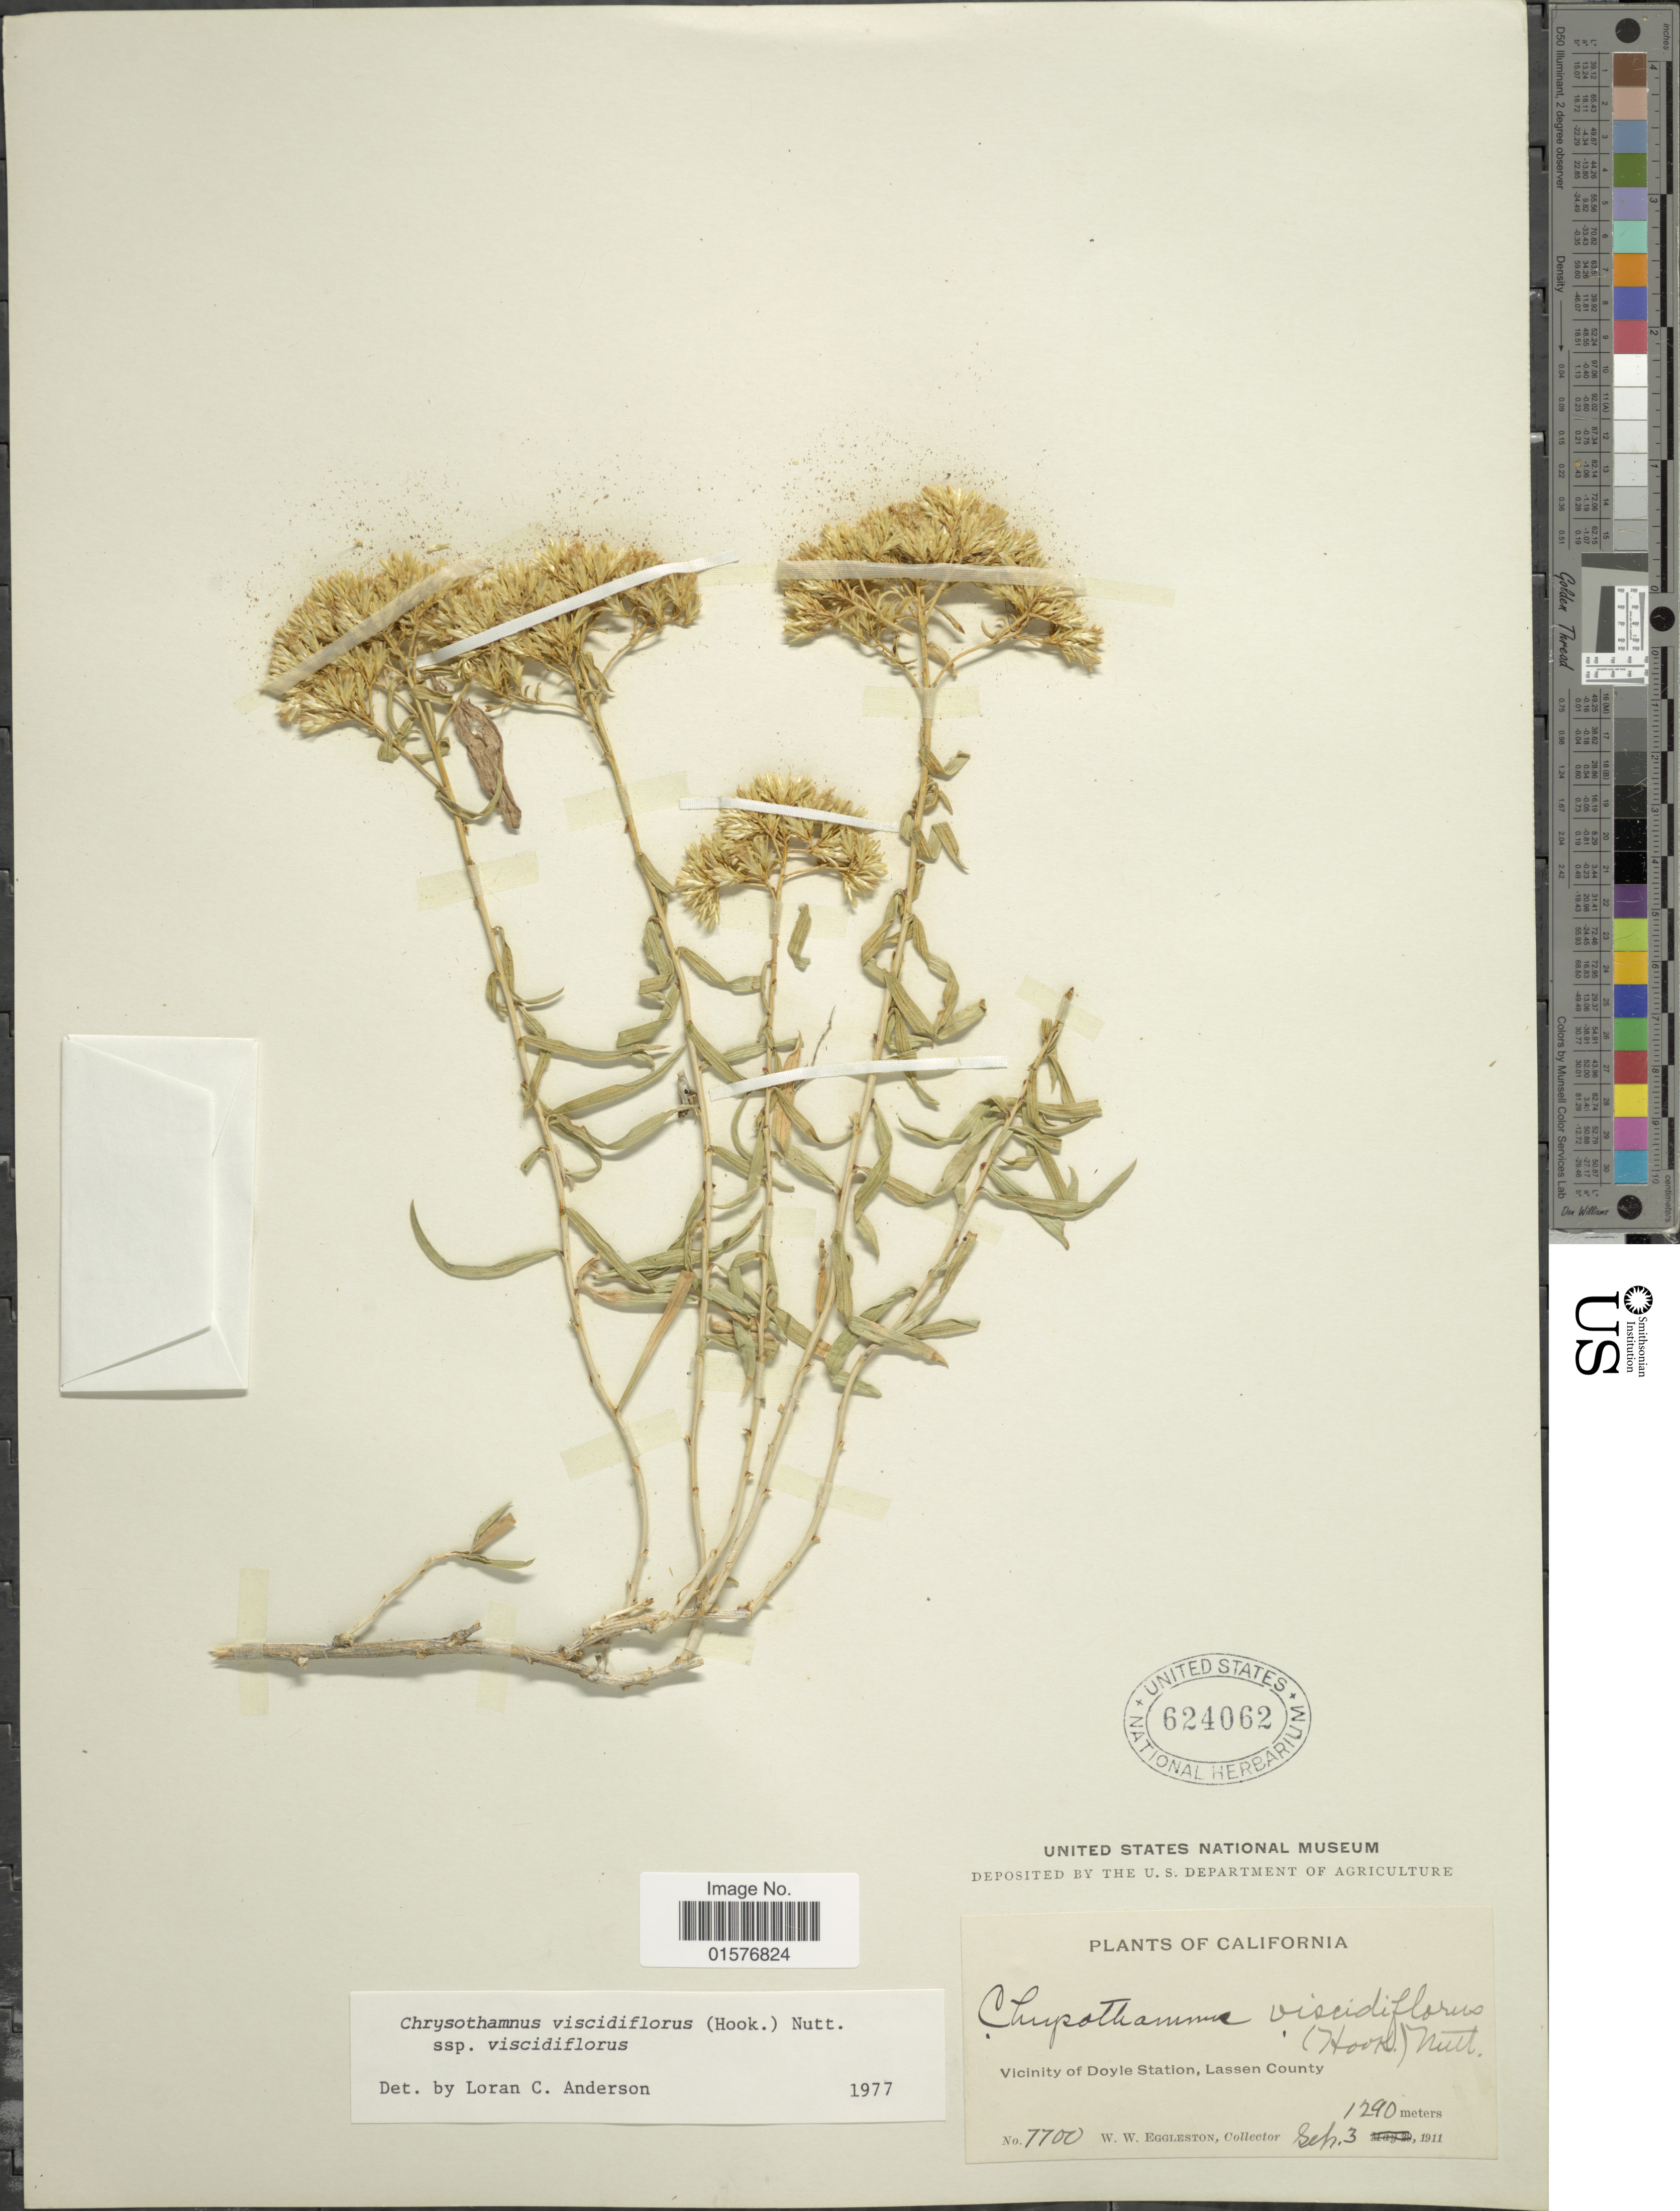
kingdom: Plantae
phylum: Tracheophyta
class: Magnoliopsida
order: Asterales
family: Asteraceae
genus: Chrysothamnus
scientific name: Chrysothamnus viscidiflorus subsp. viscidiflorus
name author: (Hook.) Nutt.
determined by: Urbatsch, Lowell E., Curator (LSU), Louisiana State University (UNITED STATES)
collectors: W. W. Eggleston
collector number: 7700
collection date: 1911-09-03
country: United States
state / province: California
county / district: Lassen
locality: Vicinity of Doyle Station, Lassen County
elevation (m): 1290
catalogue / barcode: US 624062